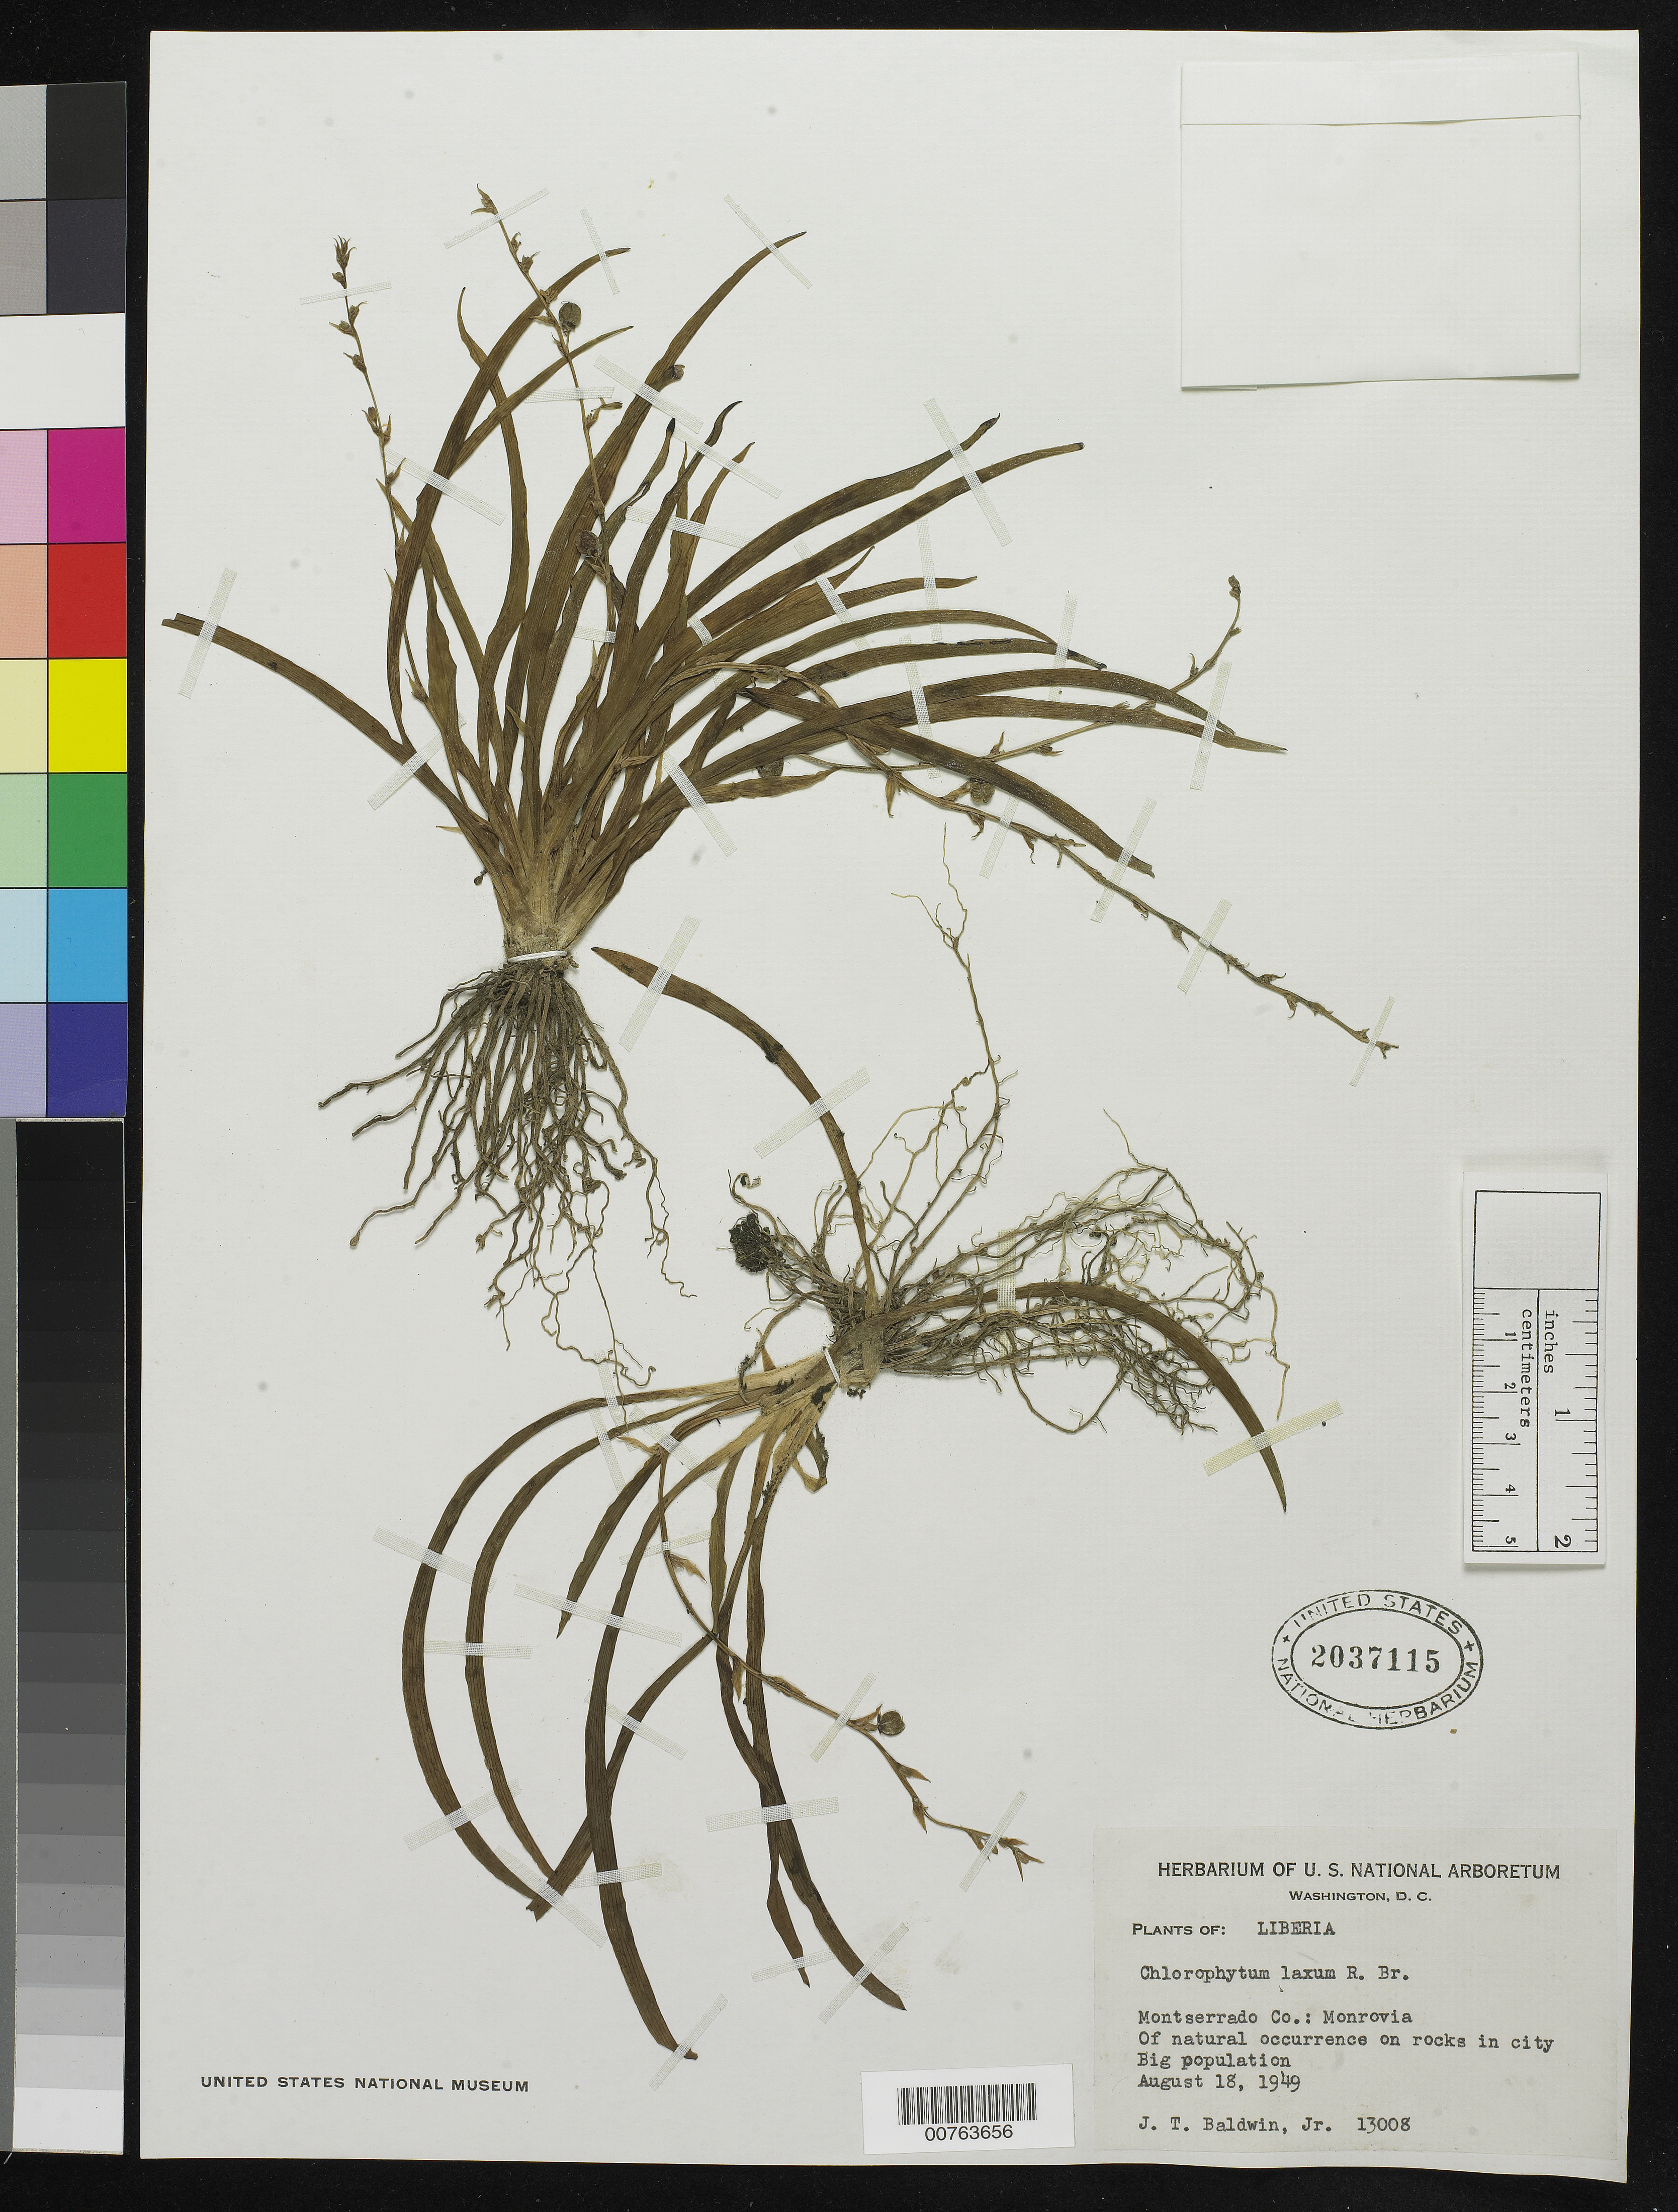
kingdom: Plantae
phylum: Tracheophyta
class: Liliopsida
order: Asparagales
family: Asparagaceae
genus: Chlorophytum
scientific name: Chlorophytum laxum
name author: R. Br.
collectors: J. T. Baldwin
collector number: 13008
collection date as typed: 18 Aug 1949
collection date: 1949-08-18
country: Liberia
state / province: Montserrado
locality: Monrovia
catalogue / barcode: US 2037115